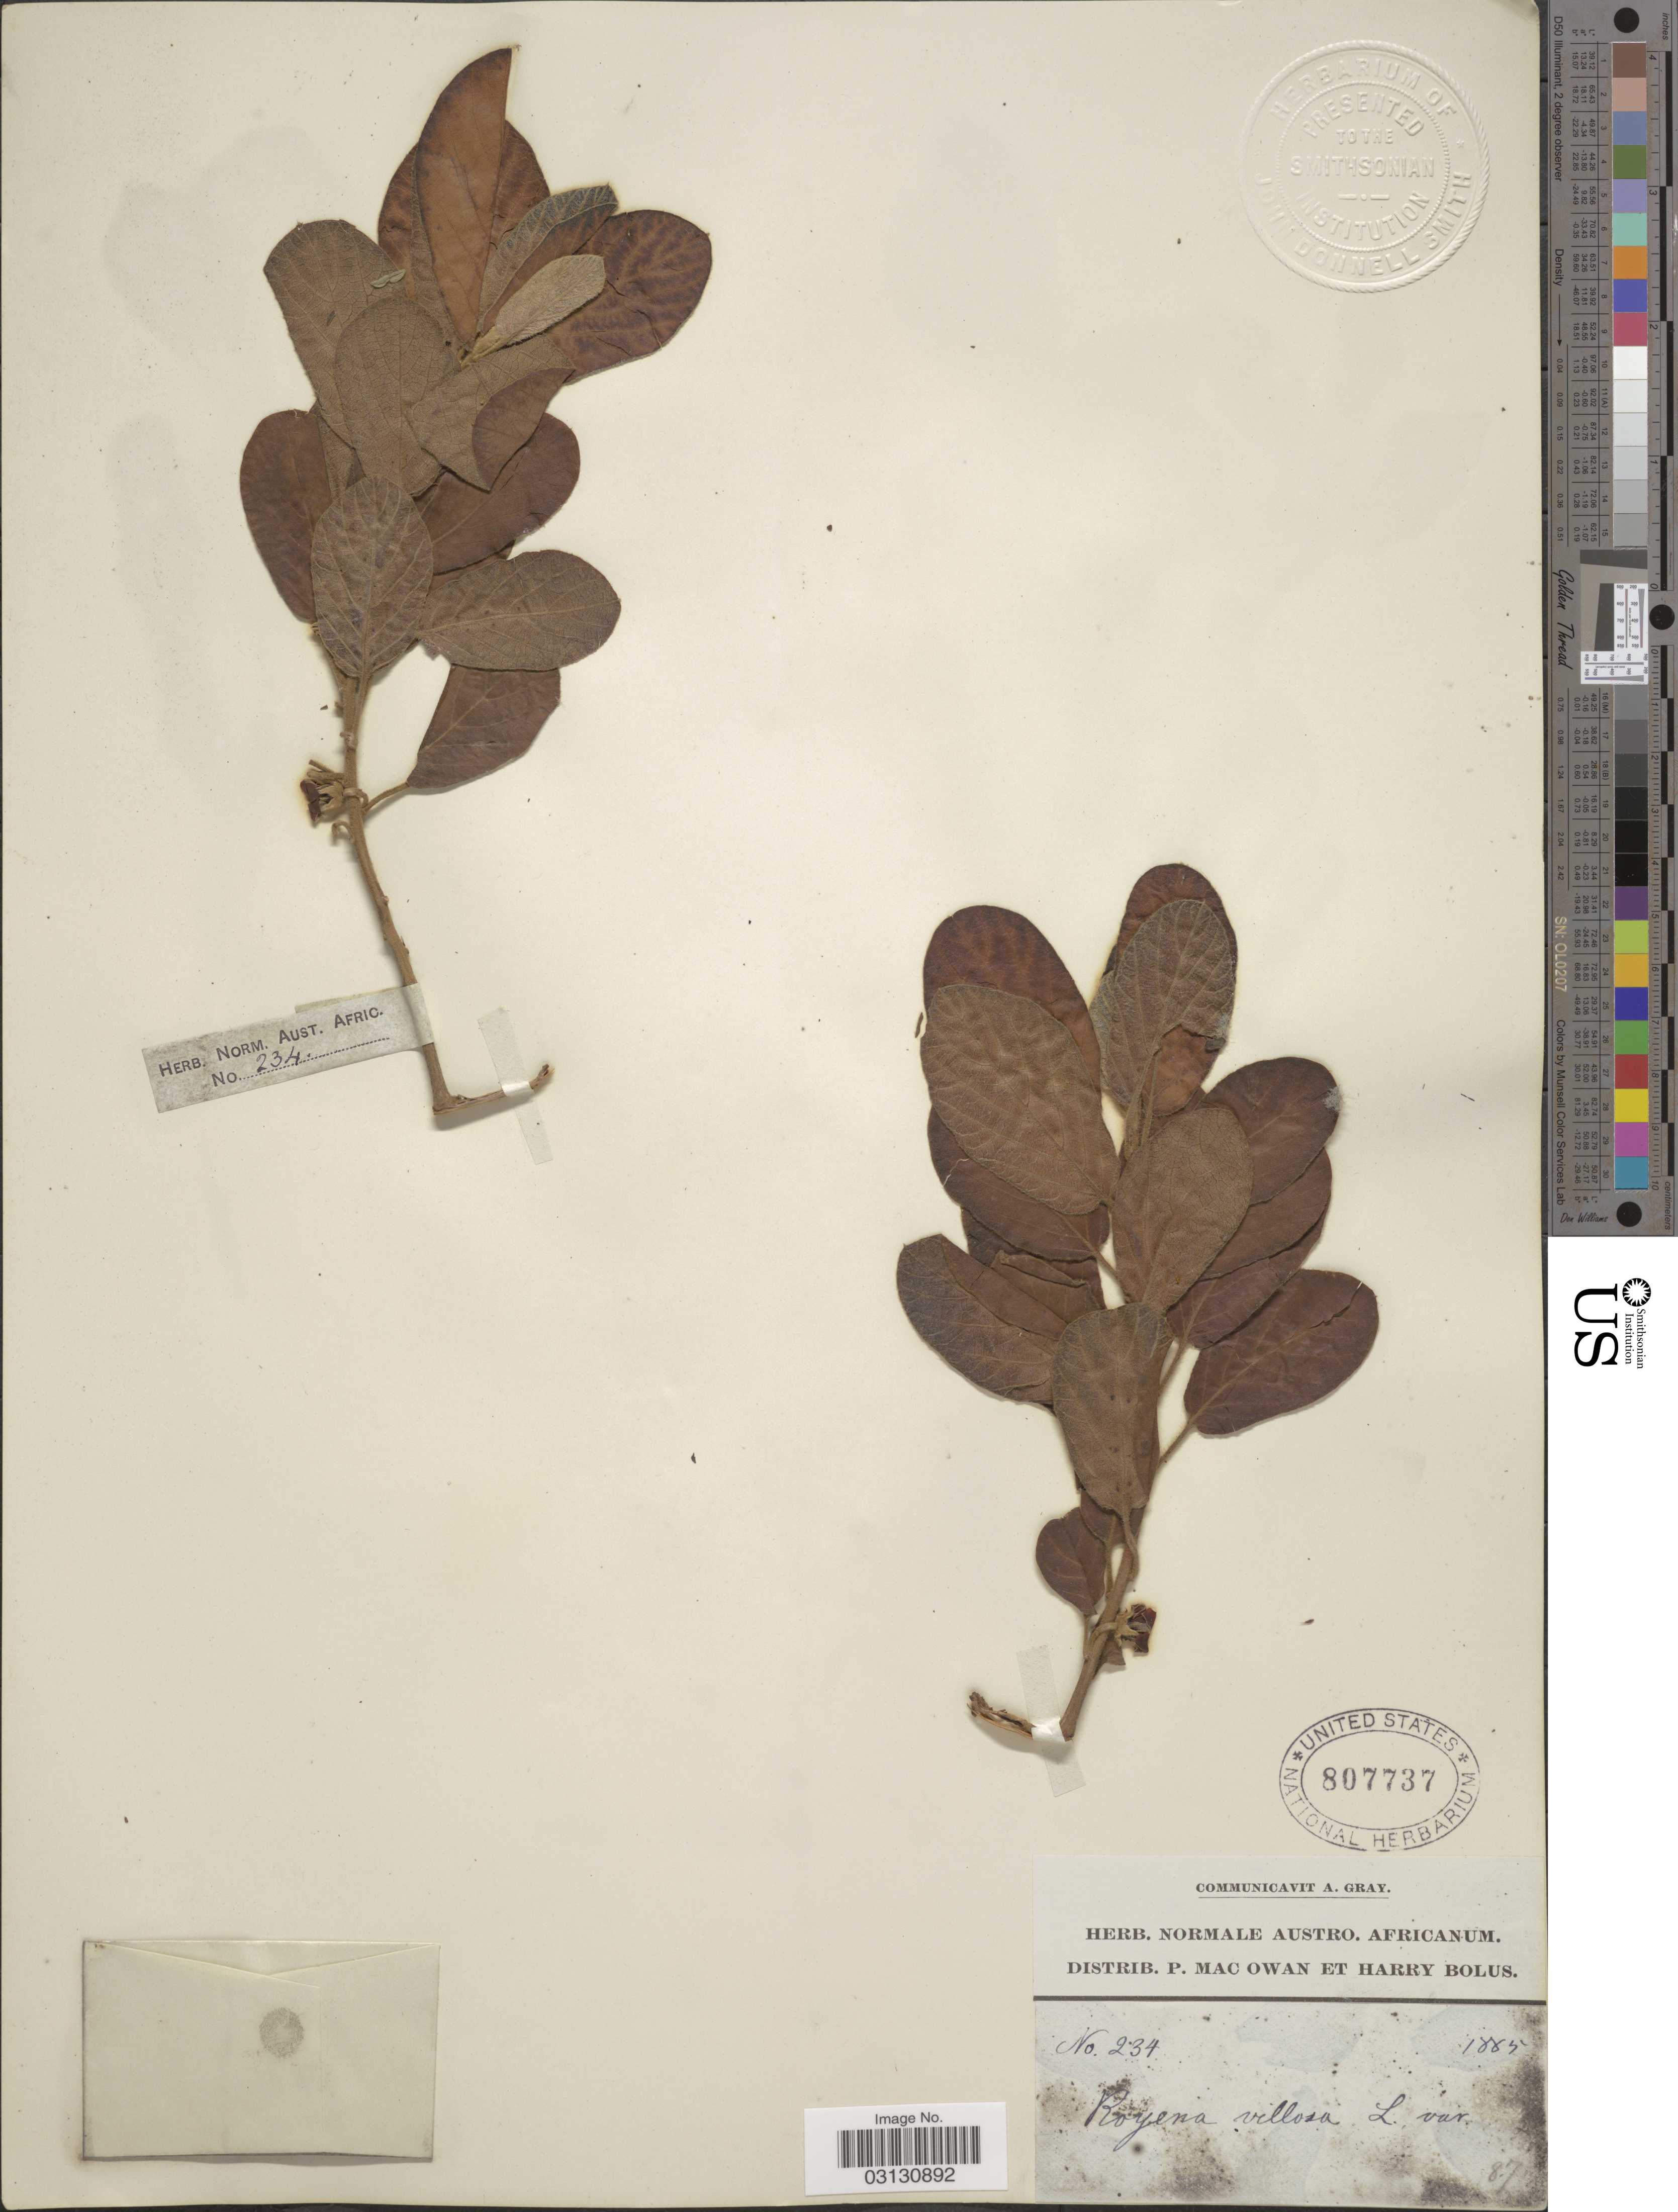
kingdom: Plantae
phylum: Tracheophyta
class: Magnoliopsida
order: Ericales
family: Ebenaceae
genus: Royena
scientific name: Royena villosa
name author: L.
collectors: P. MacOwan & H. Bolus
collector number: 234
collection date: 1885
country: South Africa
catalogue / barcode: US 807737